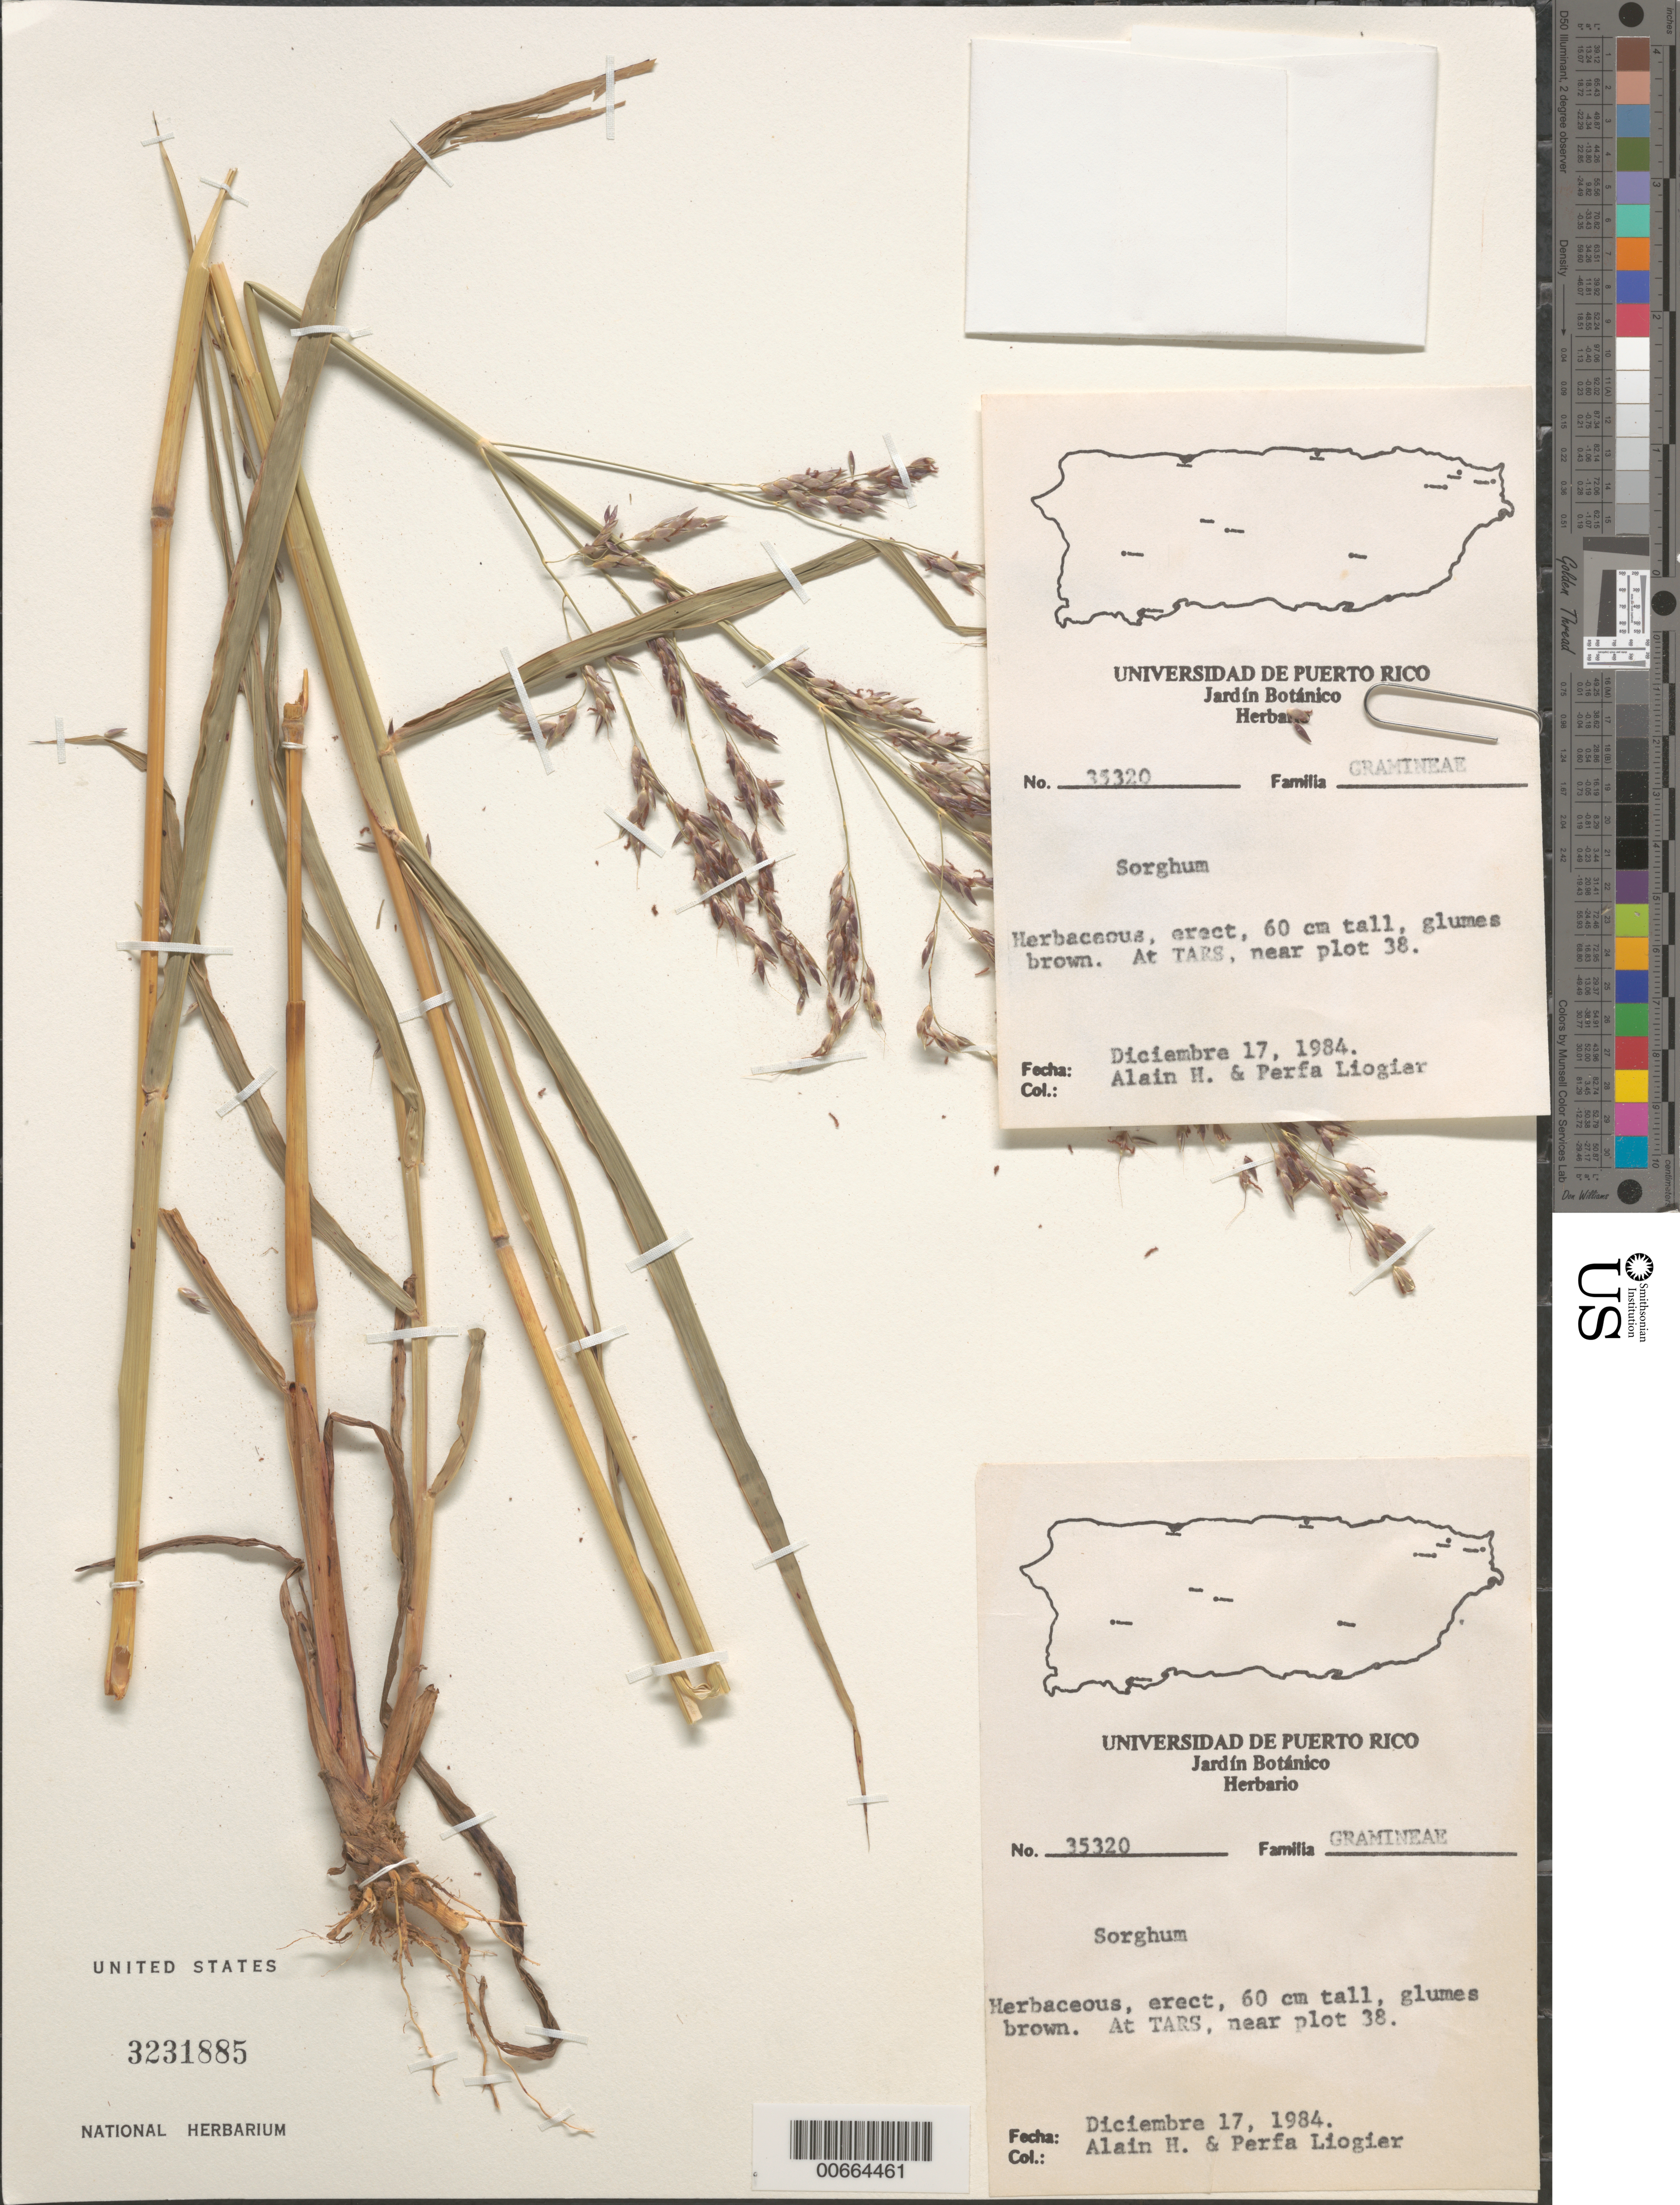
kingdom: Plantae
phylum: Tracheophyta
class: Liliopsida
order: Poales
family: Poaceae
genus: Sorghum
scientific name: Sorghum sp.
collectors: A. H. Liogier & M. P. Liogier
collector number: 35320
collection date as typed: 17 Dec 1984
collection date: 1984-12-17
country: Puerto Rico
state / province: Mayagüez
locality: TARS, near Plot 38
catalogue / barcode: US 3231885